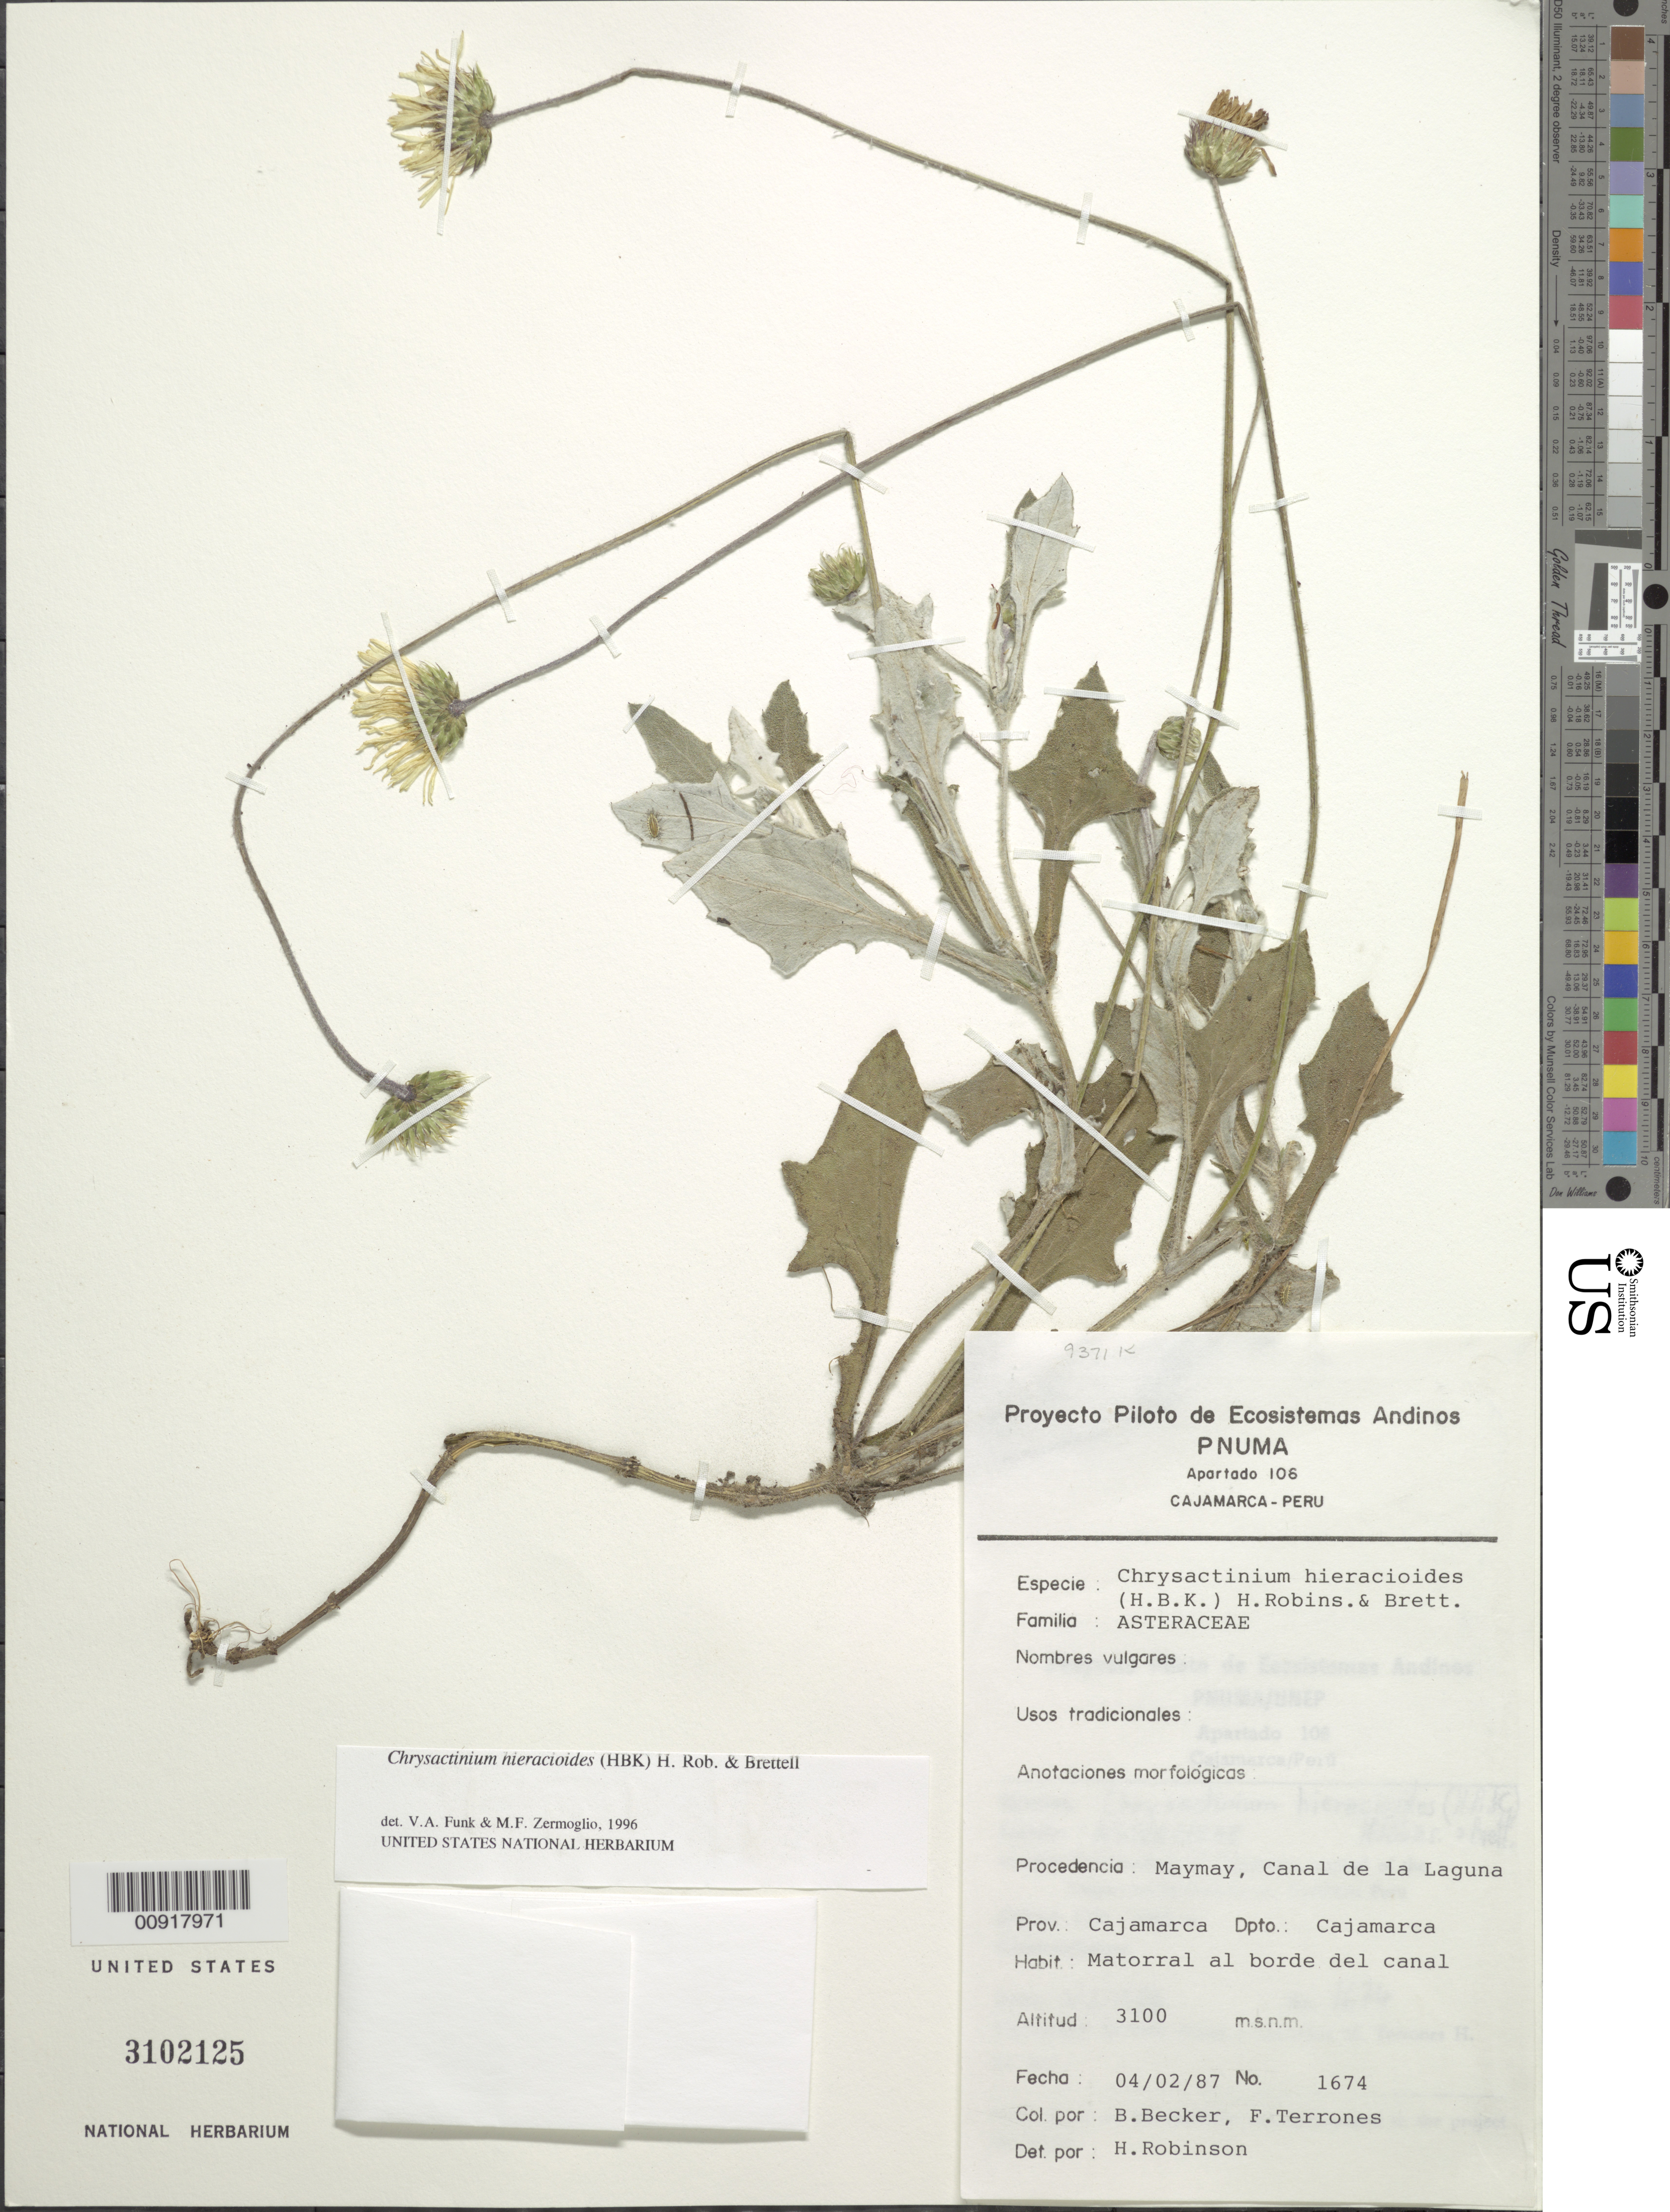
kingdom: Plantae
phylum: Tracheophyta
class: Magnoliopsida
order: Asterales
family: Asteraceae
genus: Chrysactinium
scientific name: Chrysactinium hieracioides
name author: (Kunth) H. Rob. & Brettell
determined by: Funk, V. A.; Zermoglio, M. F.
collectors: B. Becker & F. Terrones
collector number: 1674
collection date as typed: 4 February 1987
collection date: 1987-02-04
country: Peru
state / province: Cajamarca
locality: Prov. Cajamarca, Dpto. Cajamarca, Maymay, Canal de la Laguna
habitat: Matorral al borde del canal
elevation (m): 3100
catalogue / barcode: US 3102125